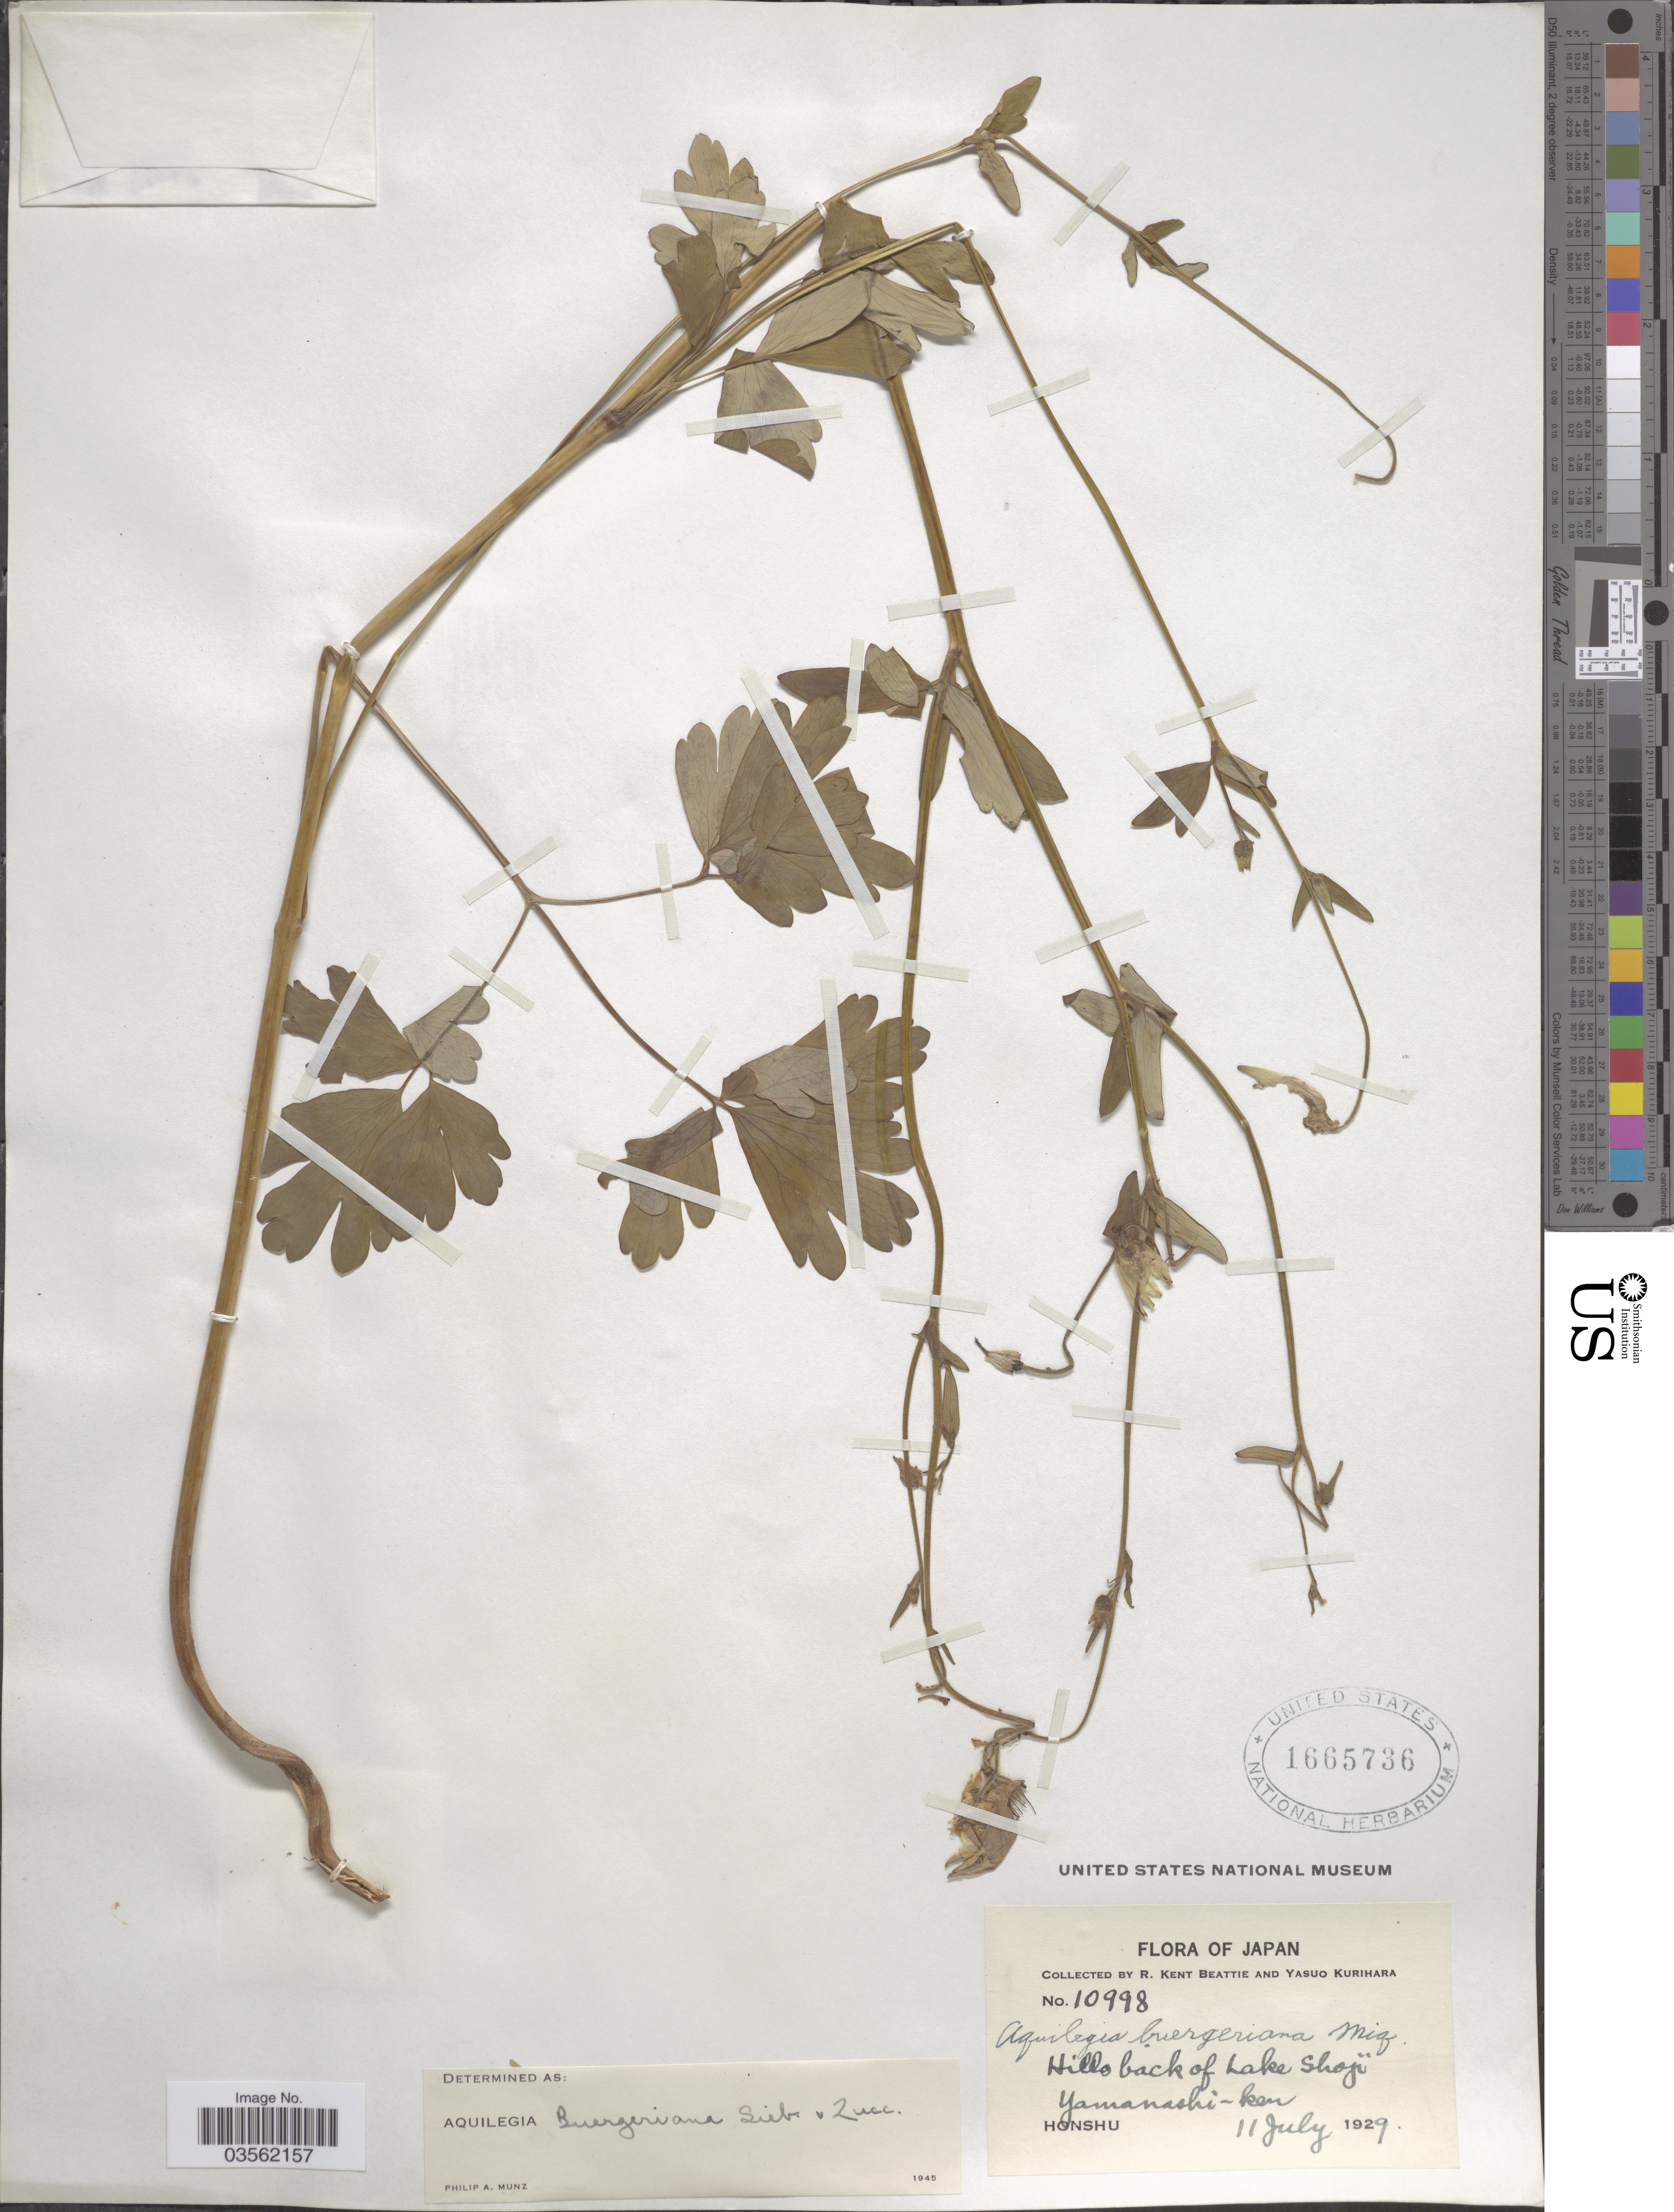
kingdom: Plantae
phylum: Tracheophyta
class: Magnoliopsida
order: Ranunculales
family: Ranunculaceae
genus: Aquilegia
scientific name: Aquilegia buergeriana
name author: Siebold & Zucc.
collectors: R. K. Beattie & Y. Kurihara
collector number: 10998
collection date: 1929-07-11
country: Japan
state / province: Yamanasi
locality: Hills bakc of Lake Shoji. Yamanashi-ken. Honshu.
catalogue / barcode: US 1665736